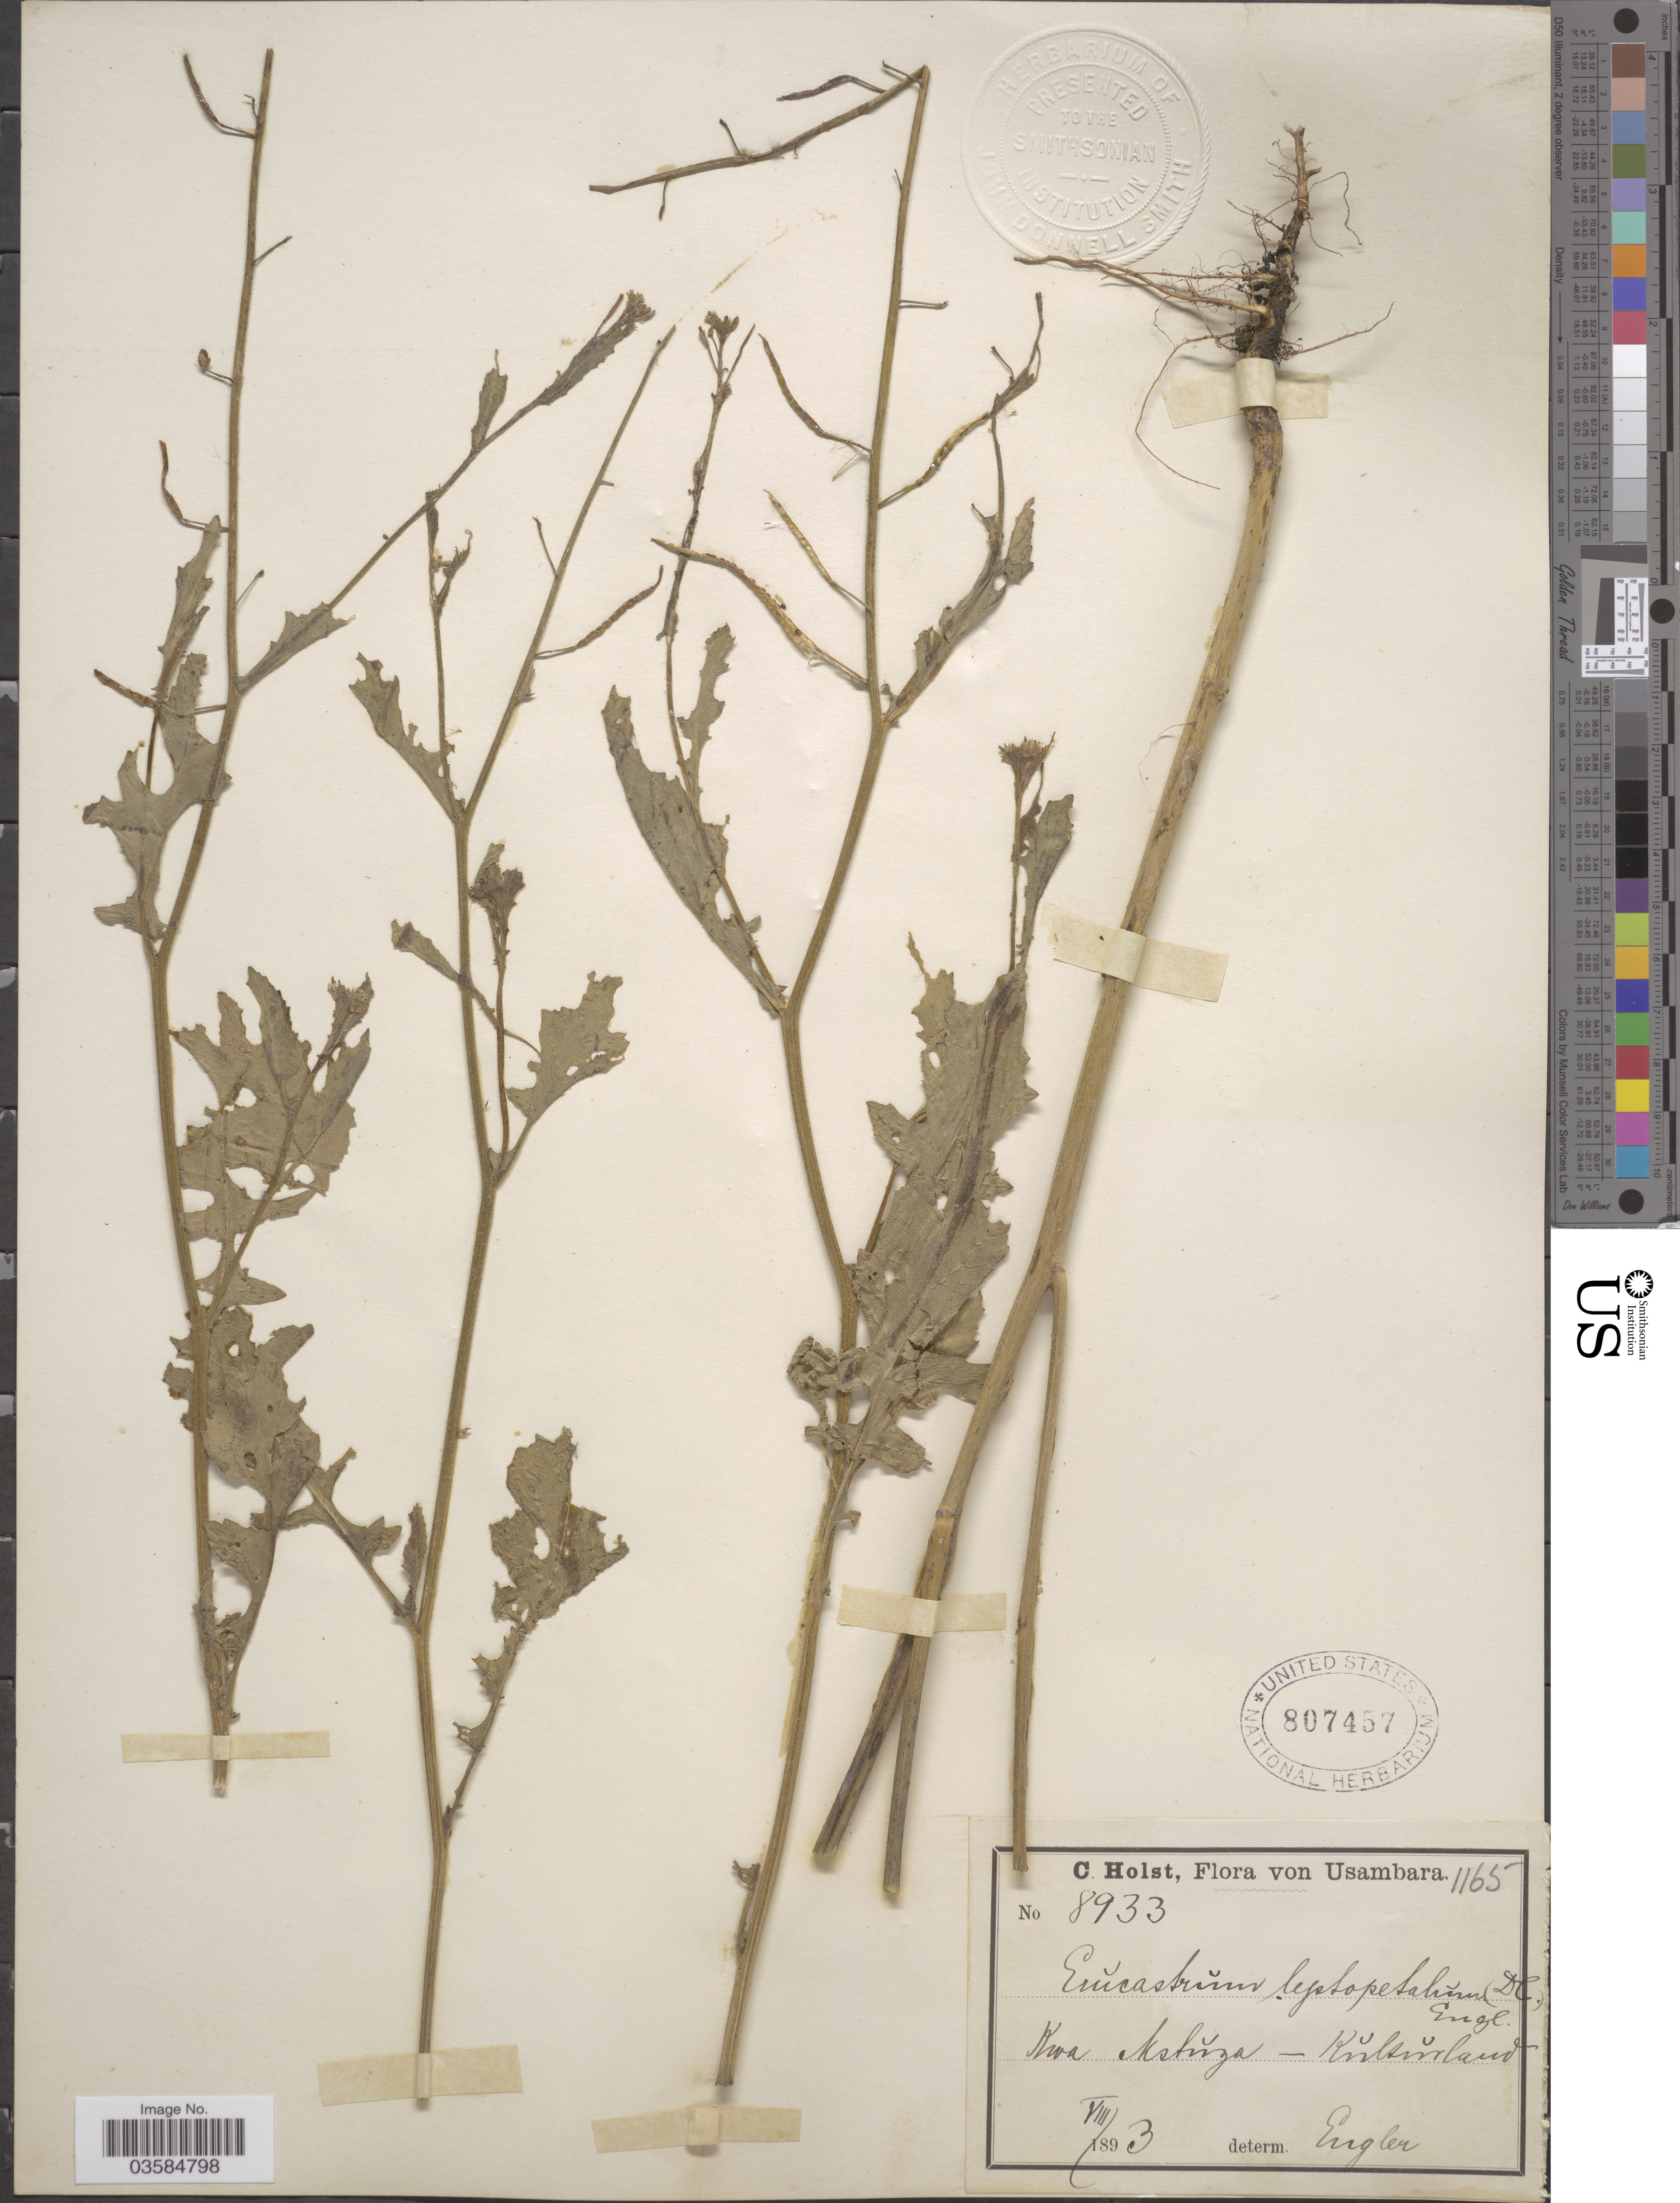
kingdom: Plantae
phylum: Tracheophyta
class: Magnoliopsida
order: Brassicales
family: Brassicaceae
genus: Erucastrum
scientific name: Erucastrum leptopetalum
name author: Engl.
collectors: C. H. Holst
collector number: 8933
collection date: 1893-08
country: Tanzania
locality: Usambara. Kwa Mstuza - Kulturland.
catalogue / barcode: US 807457